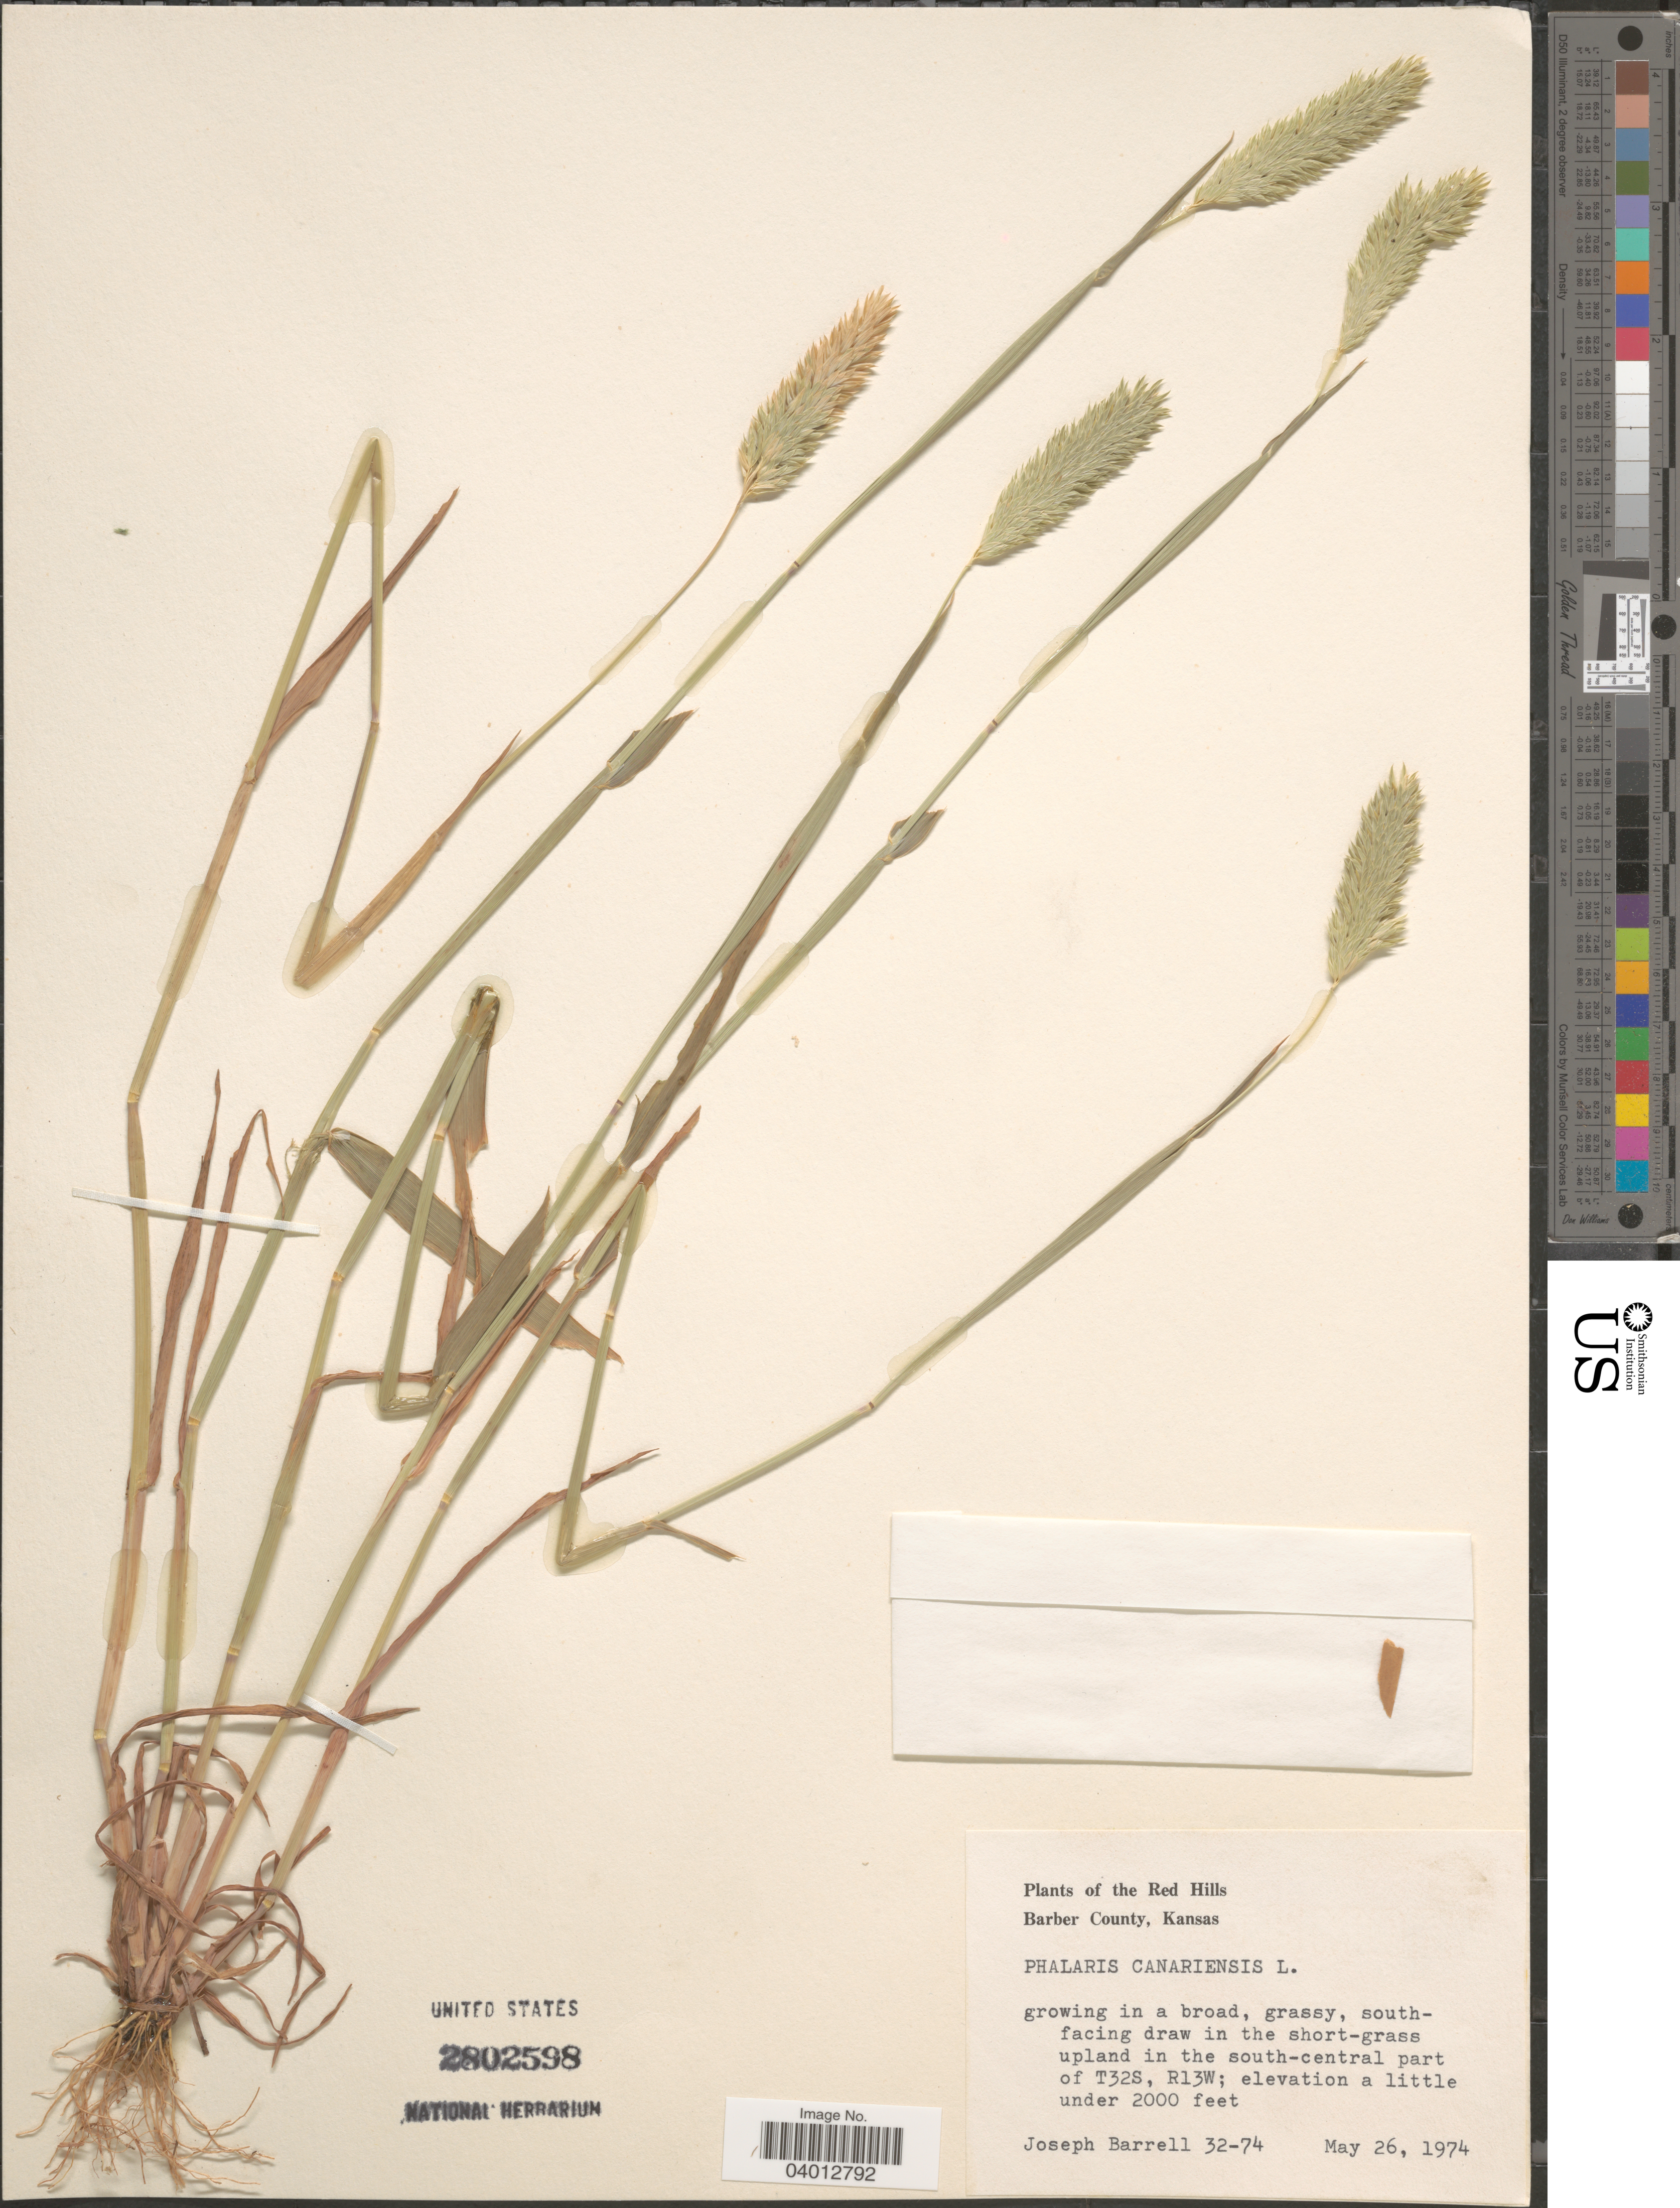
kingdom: Plantae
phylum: Tracheophyta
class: Liliopsida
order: Poales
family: Poaceae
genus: Phalaris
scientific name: Phalaris canariensis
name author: L.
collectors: J. Barrell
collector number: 32-74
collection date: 1974-05-26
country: United States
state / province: Kansas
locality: Red Hills. Barber County. In a broad, grassy, southfacing draw in the short-grass upland in the south-central part of T32S, R13W.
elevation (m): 610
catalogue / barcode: US 2802598